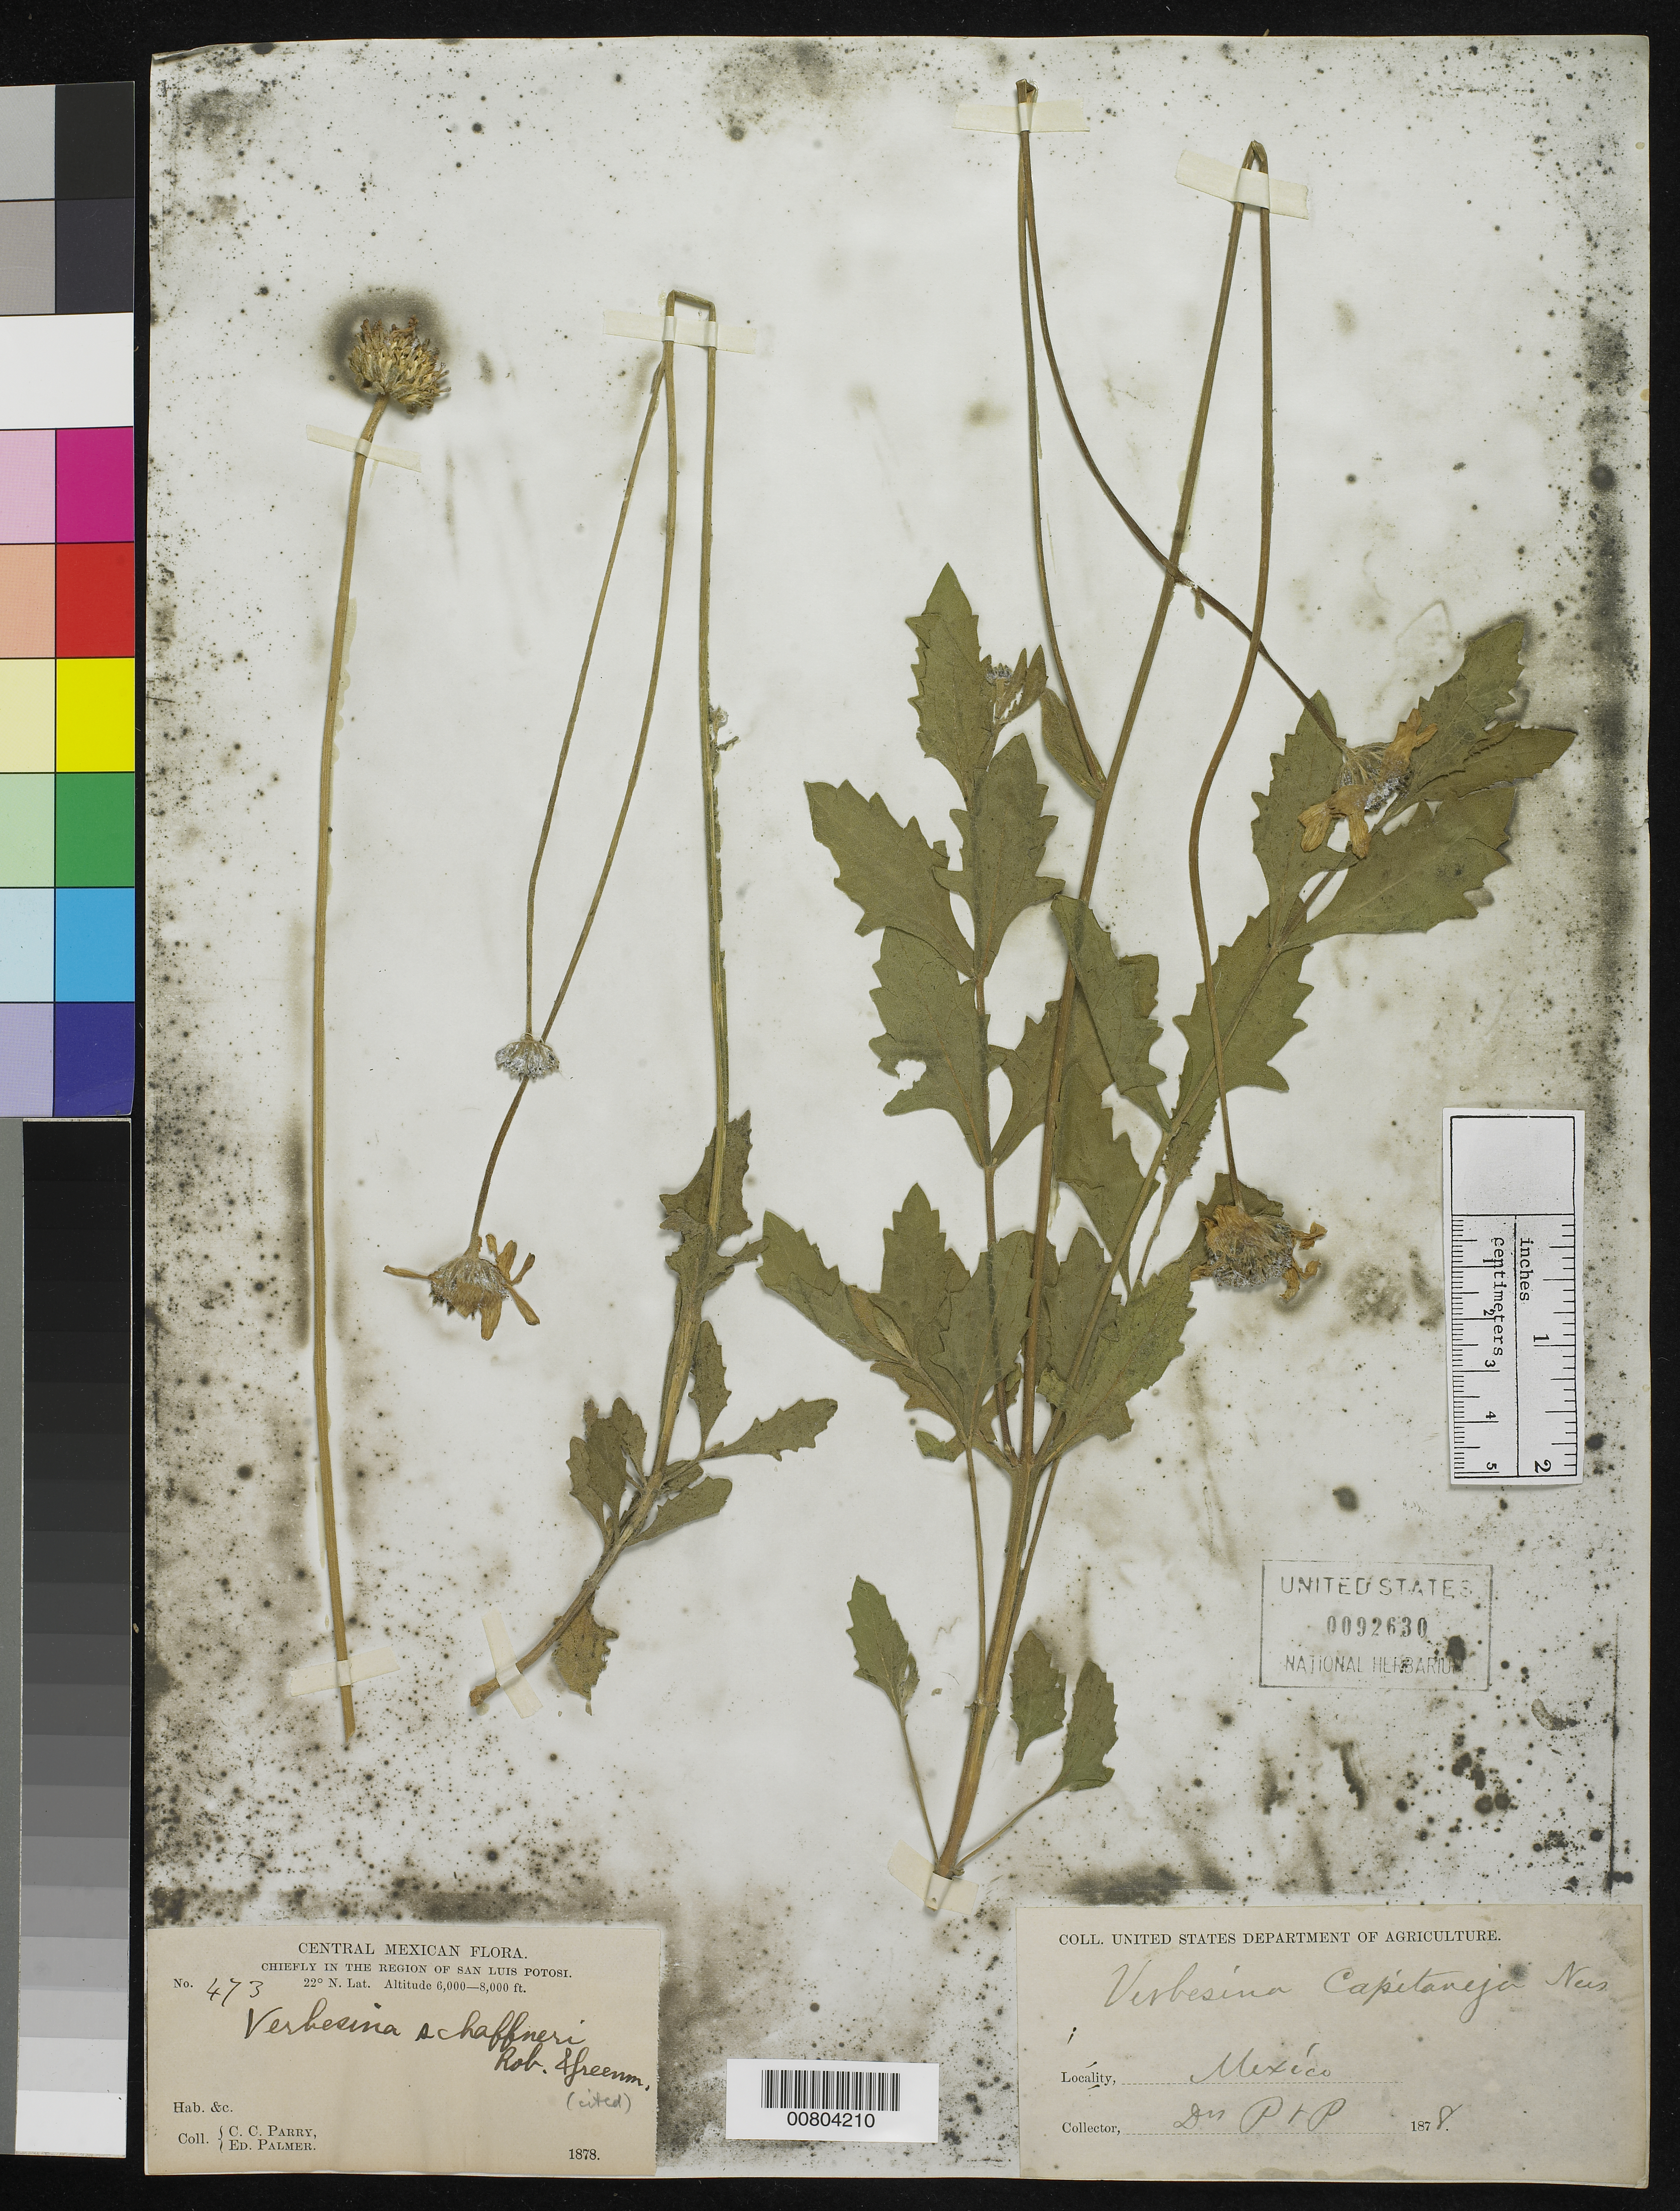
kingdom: Plantae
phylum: Tracheophyta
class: Magnoliopsida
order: Asterales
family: Asteraceae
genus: Verbesina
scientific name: Verbesina schaffneri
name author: B.L. Rob. & Greenm.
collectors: C. C. Parry & E. Palmer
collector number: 473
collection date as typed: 1878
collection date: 1878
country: Mexico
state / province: San Luis Potosí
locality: Chiefly in the region of San Luis Potosí.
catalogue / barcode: US 92630